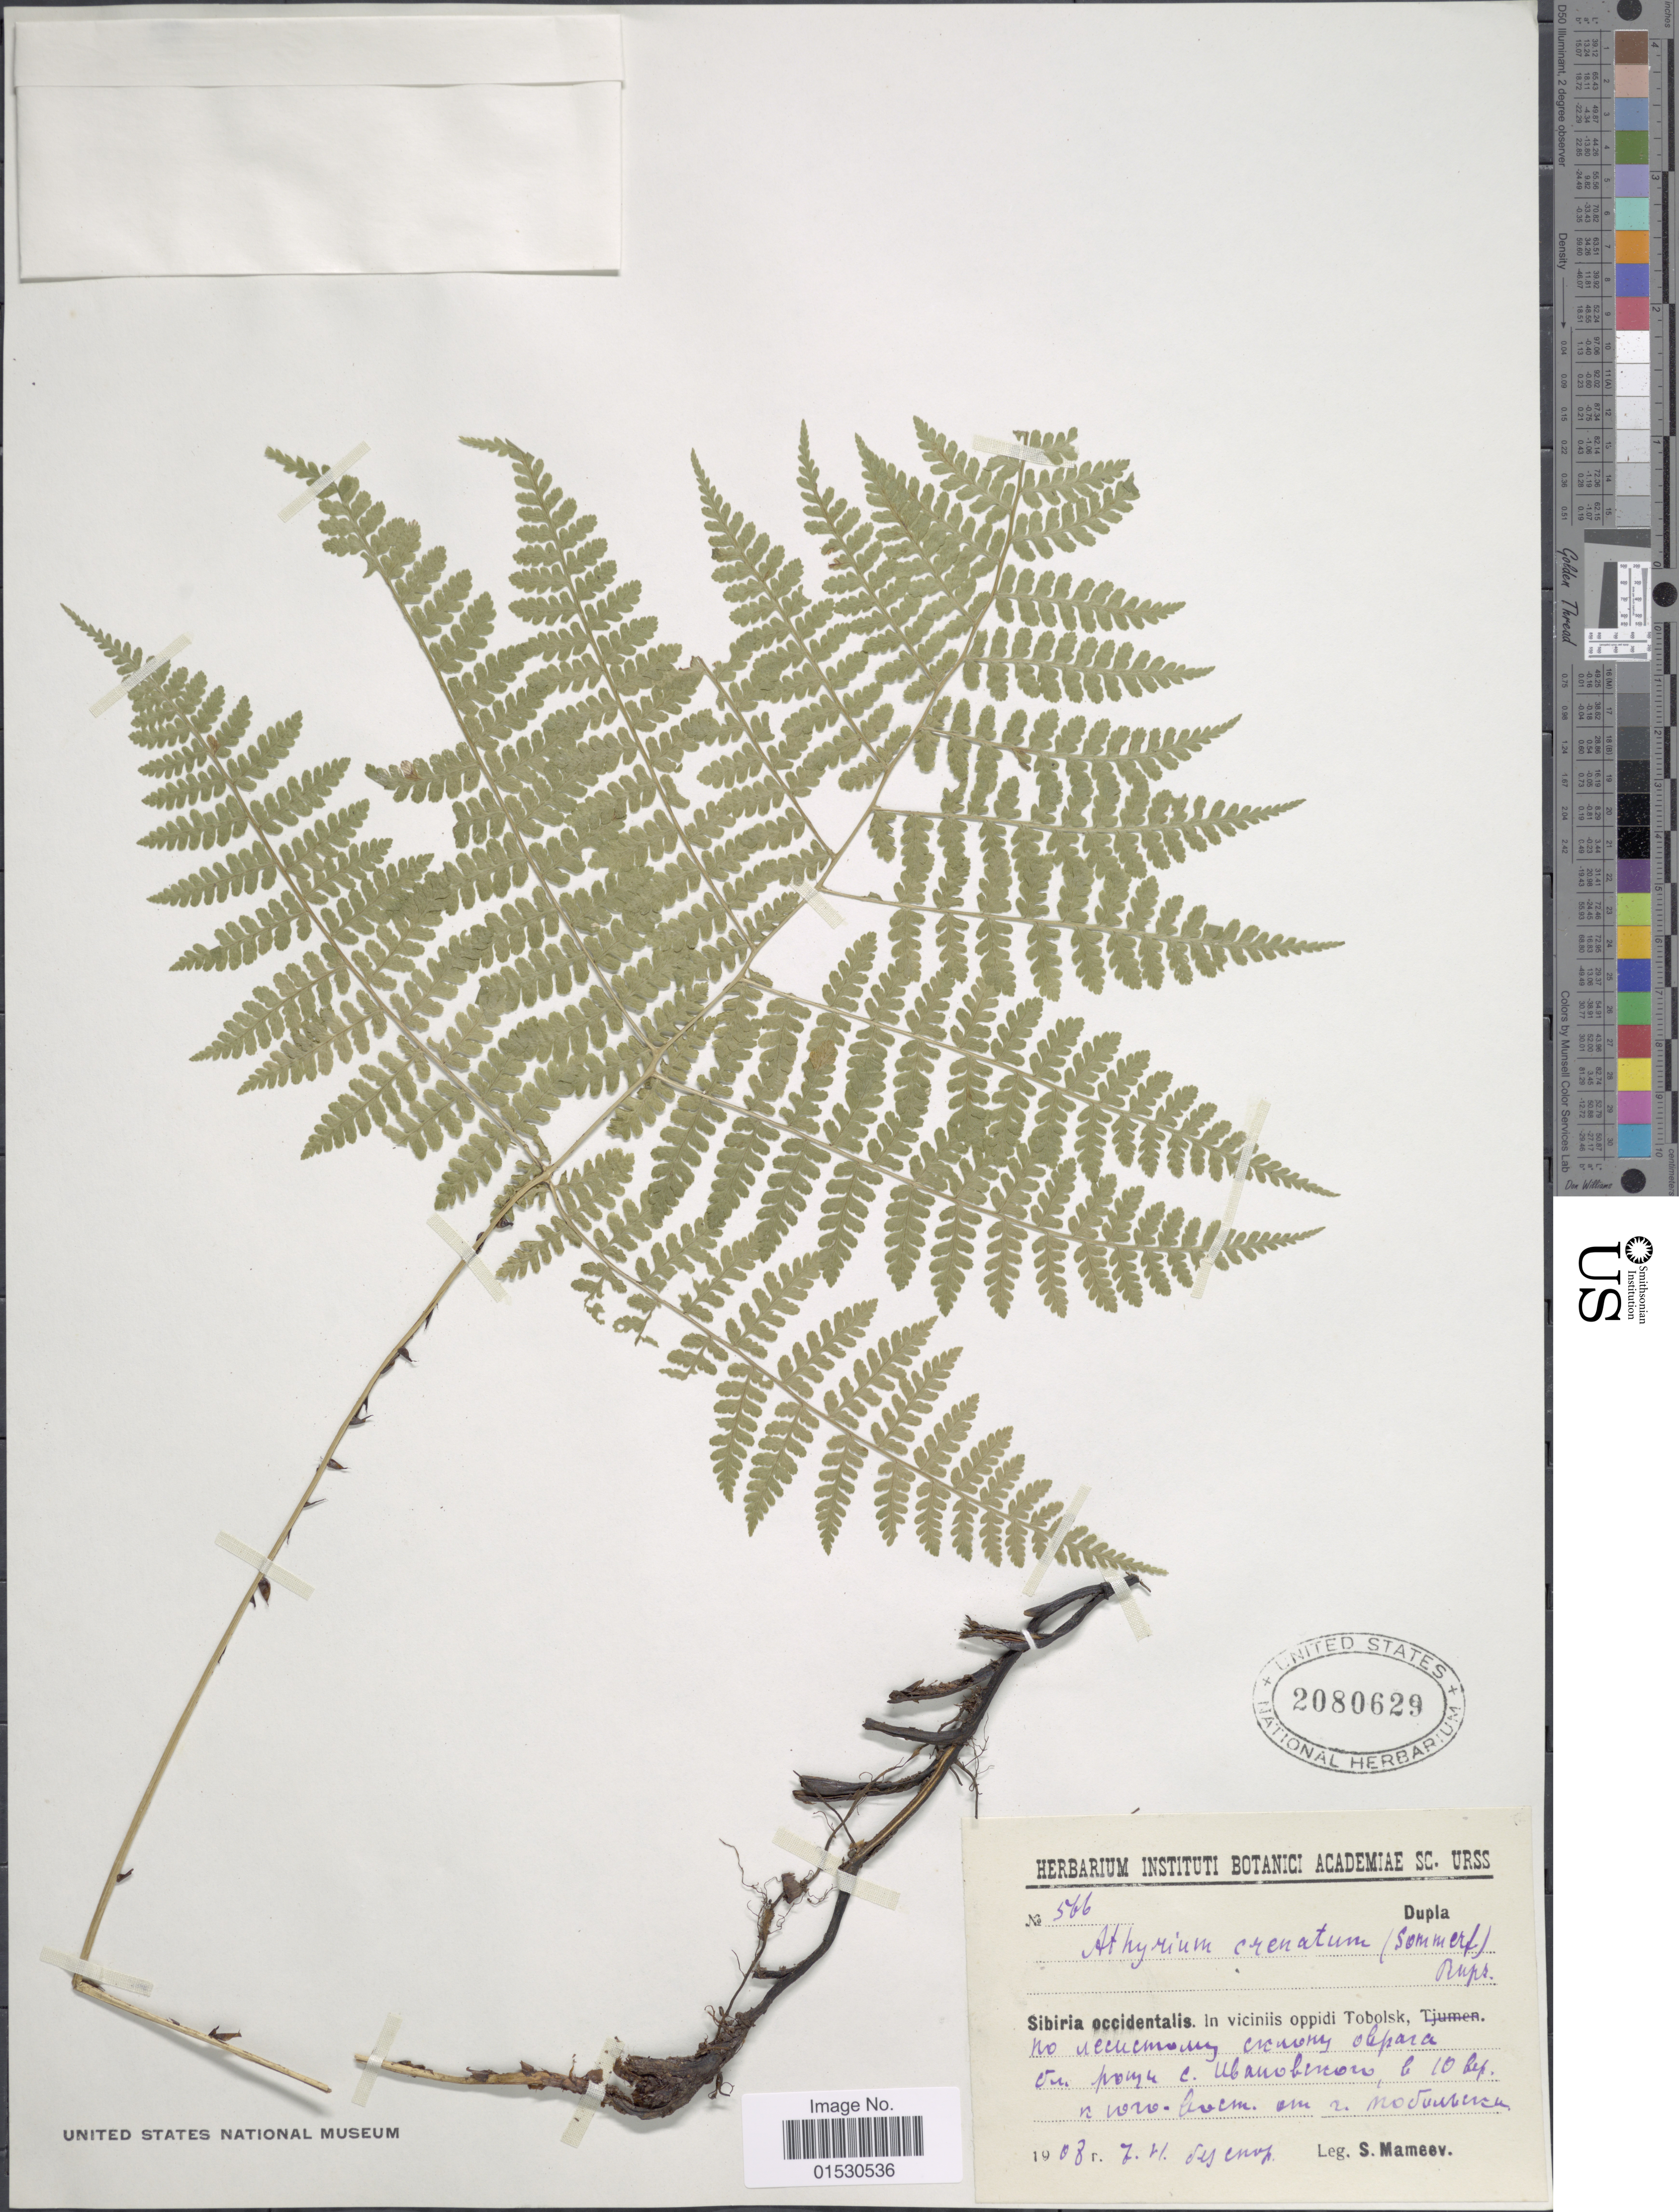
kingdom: Plantae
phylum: Tracheophyta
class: Polypodiopsida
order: Polypodiales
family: Athyriaceae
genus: Athyrium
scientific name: Athyrium crenatum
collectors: S. Mameev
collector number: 566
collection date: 1908-11-07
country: Russian Federation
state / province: Tyumen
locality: Sibiria occidentalis, in viciniis oppidi Tobolsk [illegible text]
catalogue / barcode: US 2080629